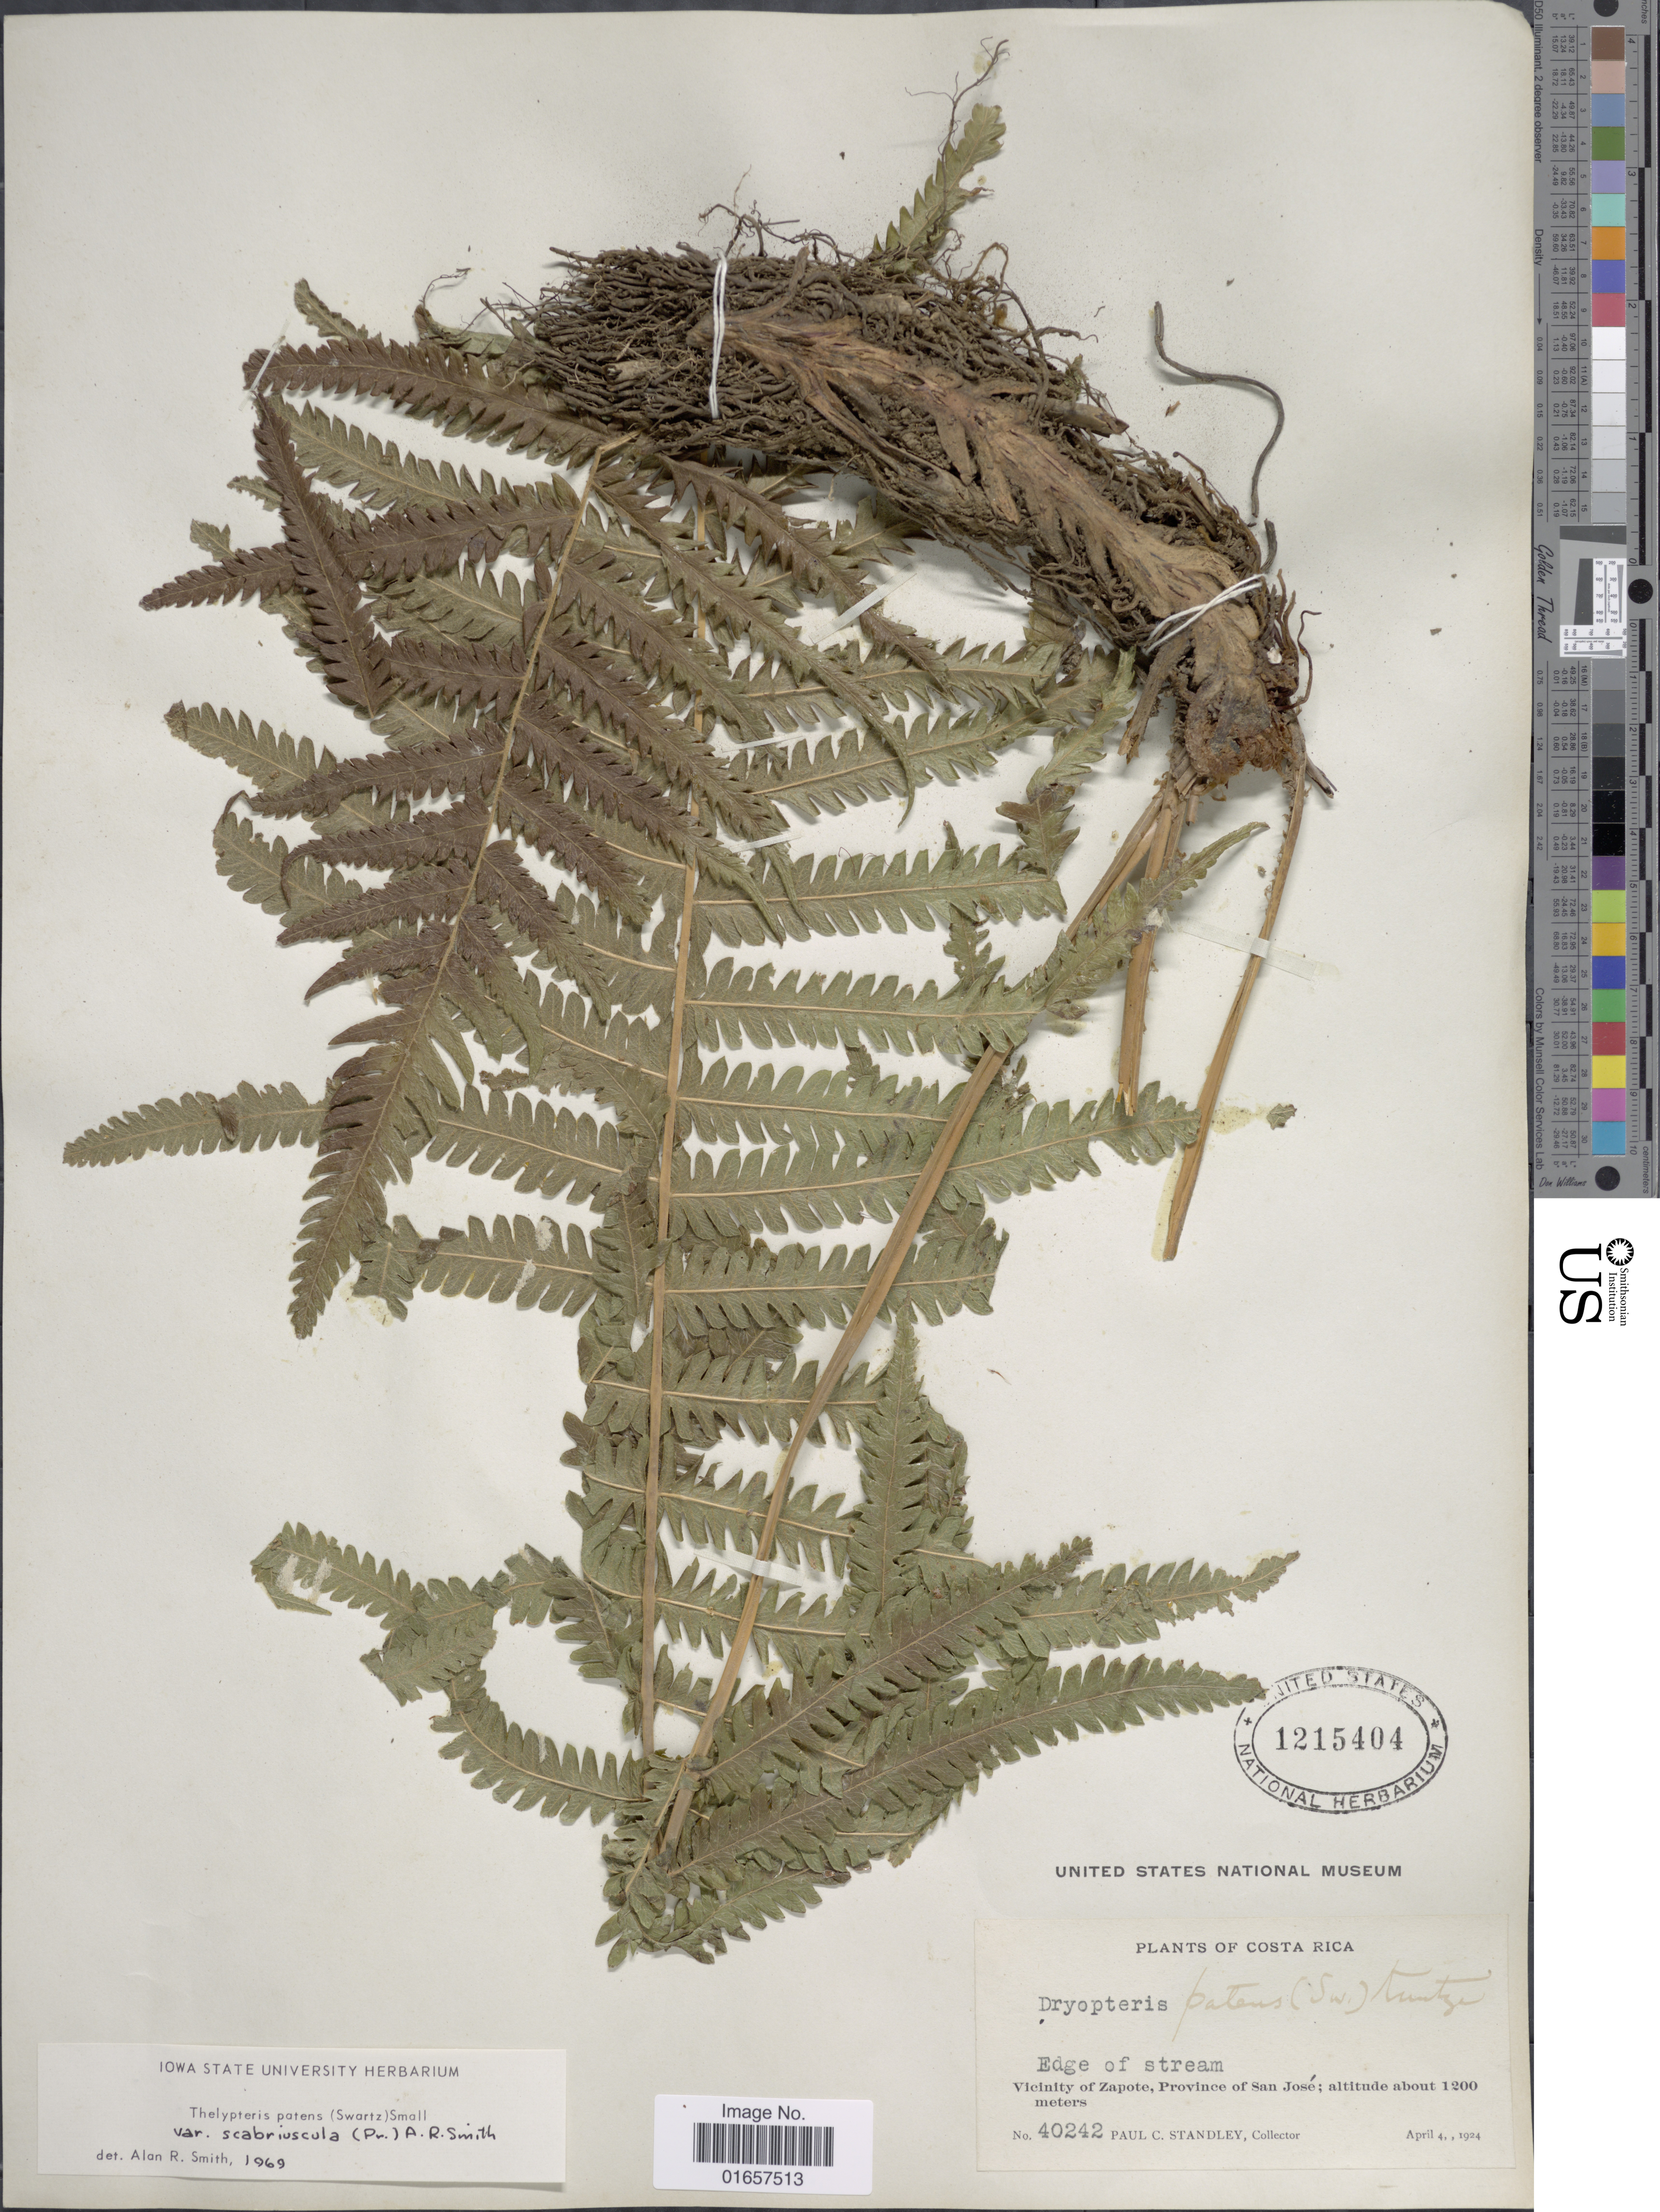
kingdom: Plantae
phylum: Tracheophyta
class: Polypodiopsida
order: Polypodiales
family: Thelypteridaceae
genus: Christella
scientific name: Christella patens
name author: (Sw.) Holttum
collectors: P. C. Standley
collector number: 40242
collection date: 1924-04-04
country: Costa Rica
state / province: San José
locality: Costa Rica, Vicinity of Zapote, Province of San José.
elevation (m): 1200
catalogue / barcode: US 1215404